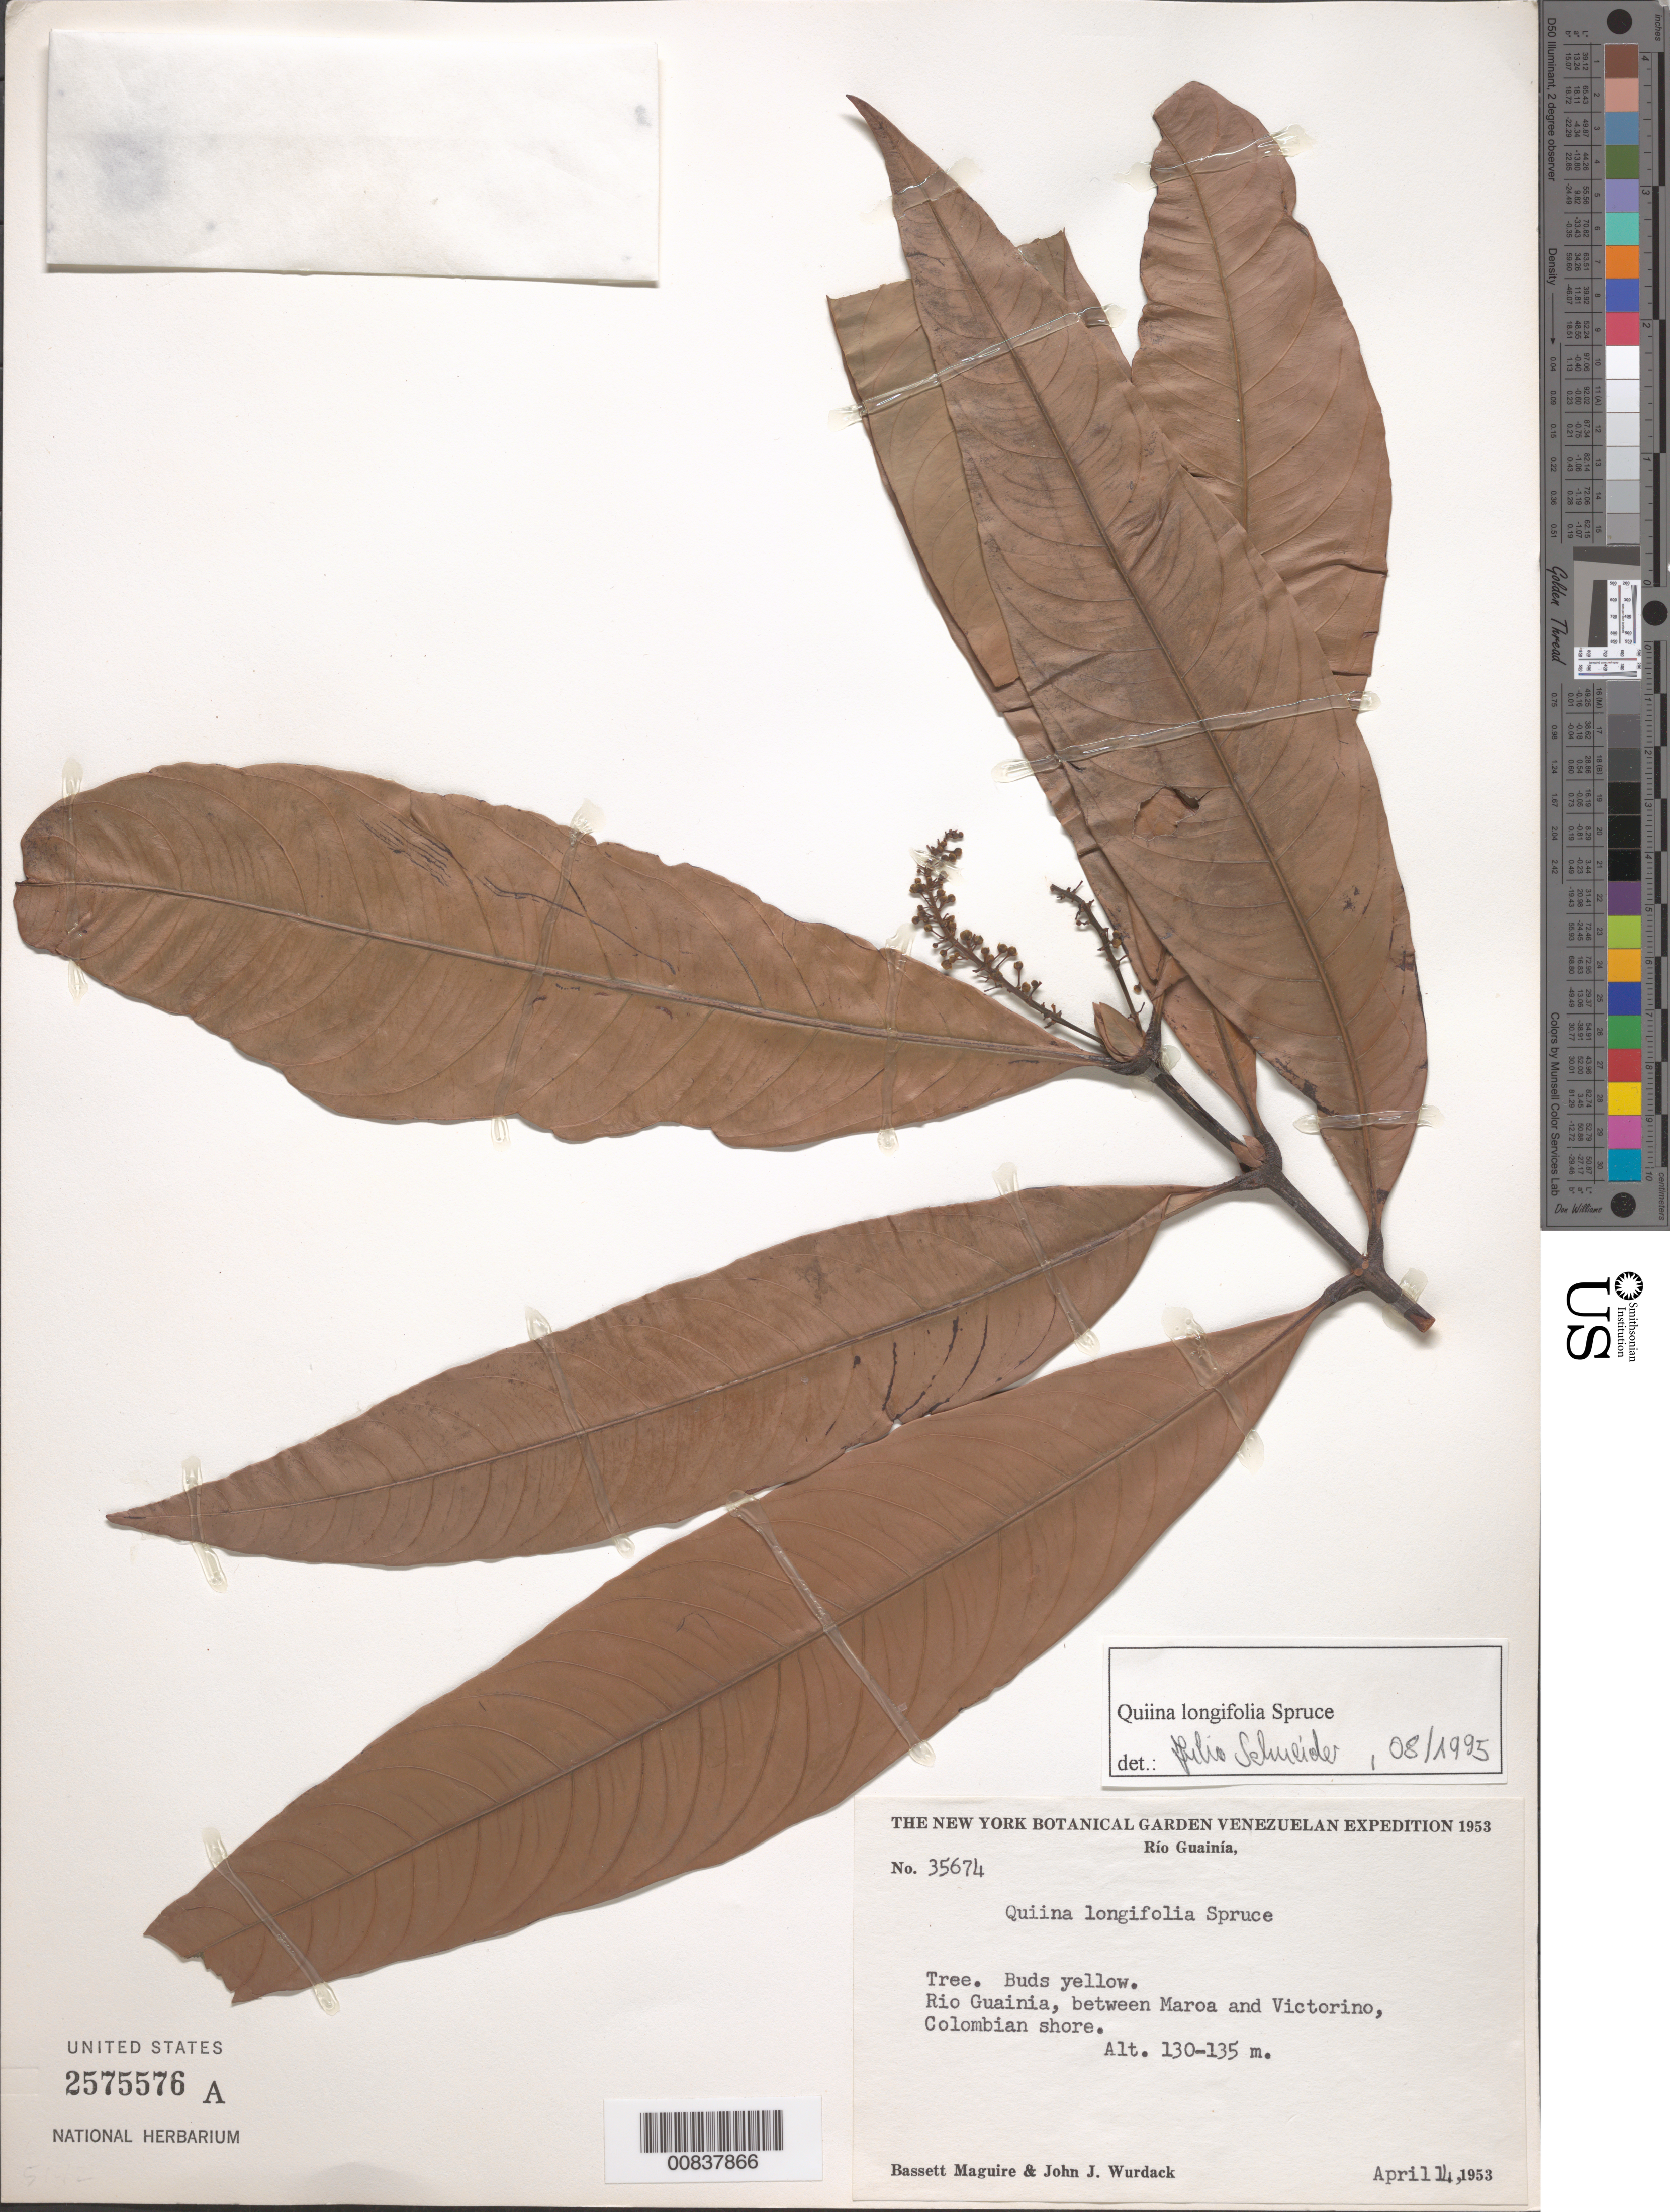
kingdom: Plantae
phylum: Tracheophyta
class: Magnoliopsida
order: Malpighiales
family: Quiinaceae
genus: Quiina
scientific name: Quiina longifolia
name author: Spruce ex Planch. & Triana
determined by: Schneider, J.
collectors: B. Maguire & J. J. Wurdack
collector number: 35674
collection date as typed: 14-Apr-53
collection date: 1953-04-14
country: Venezuela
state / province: Amazonas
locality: Río Guainía, between Maroa and Victorino (Colombian shore)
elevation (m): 130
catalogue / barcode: US 2575576A